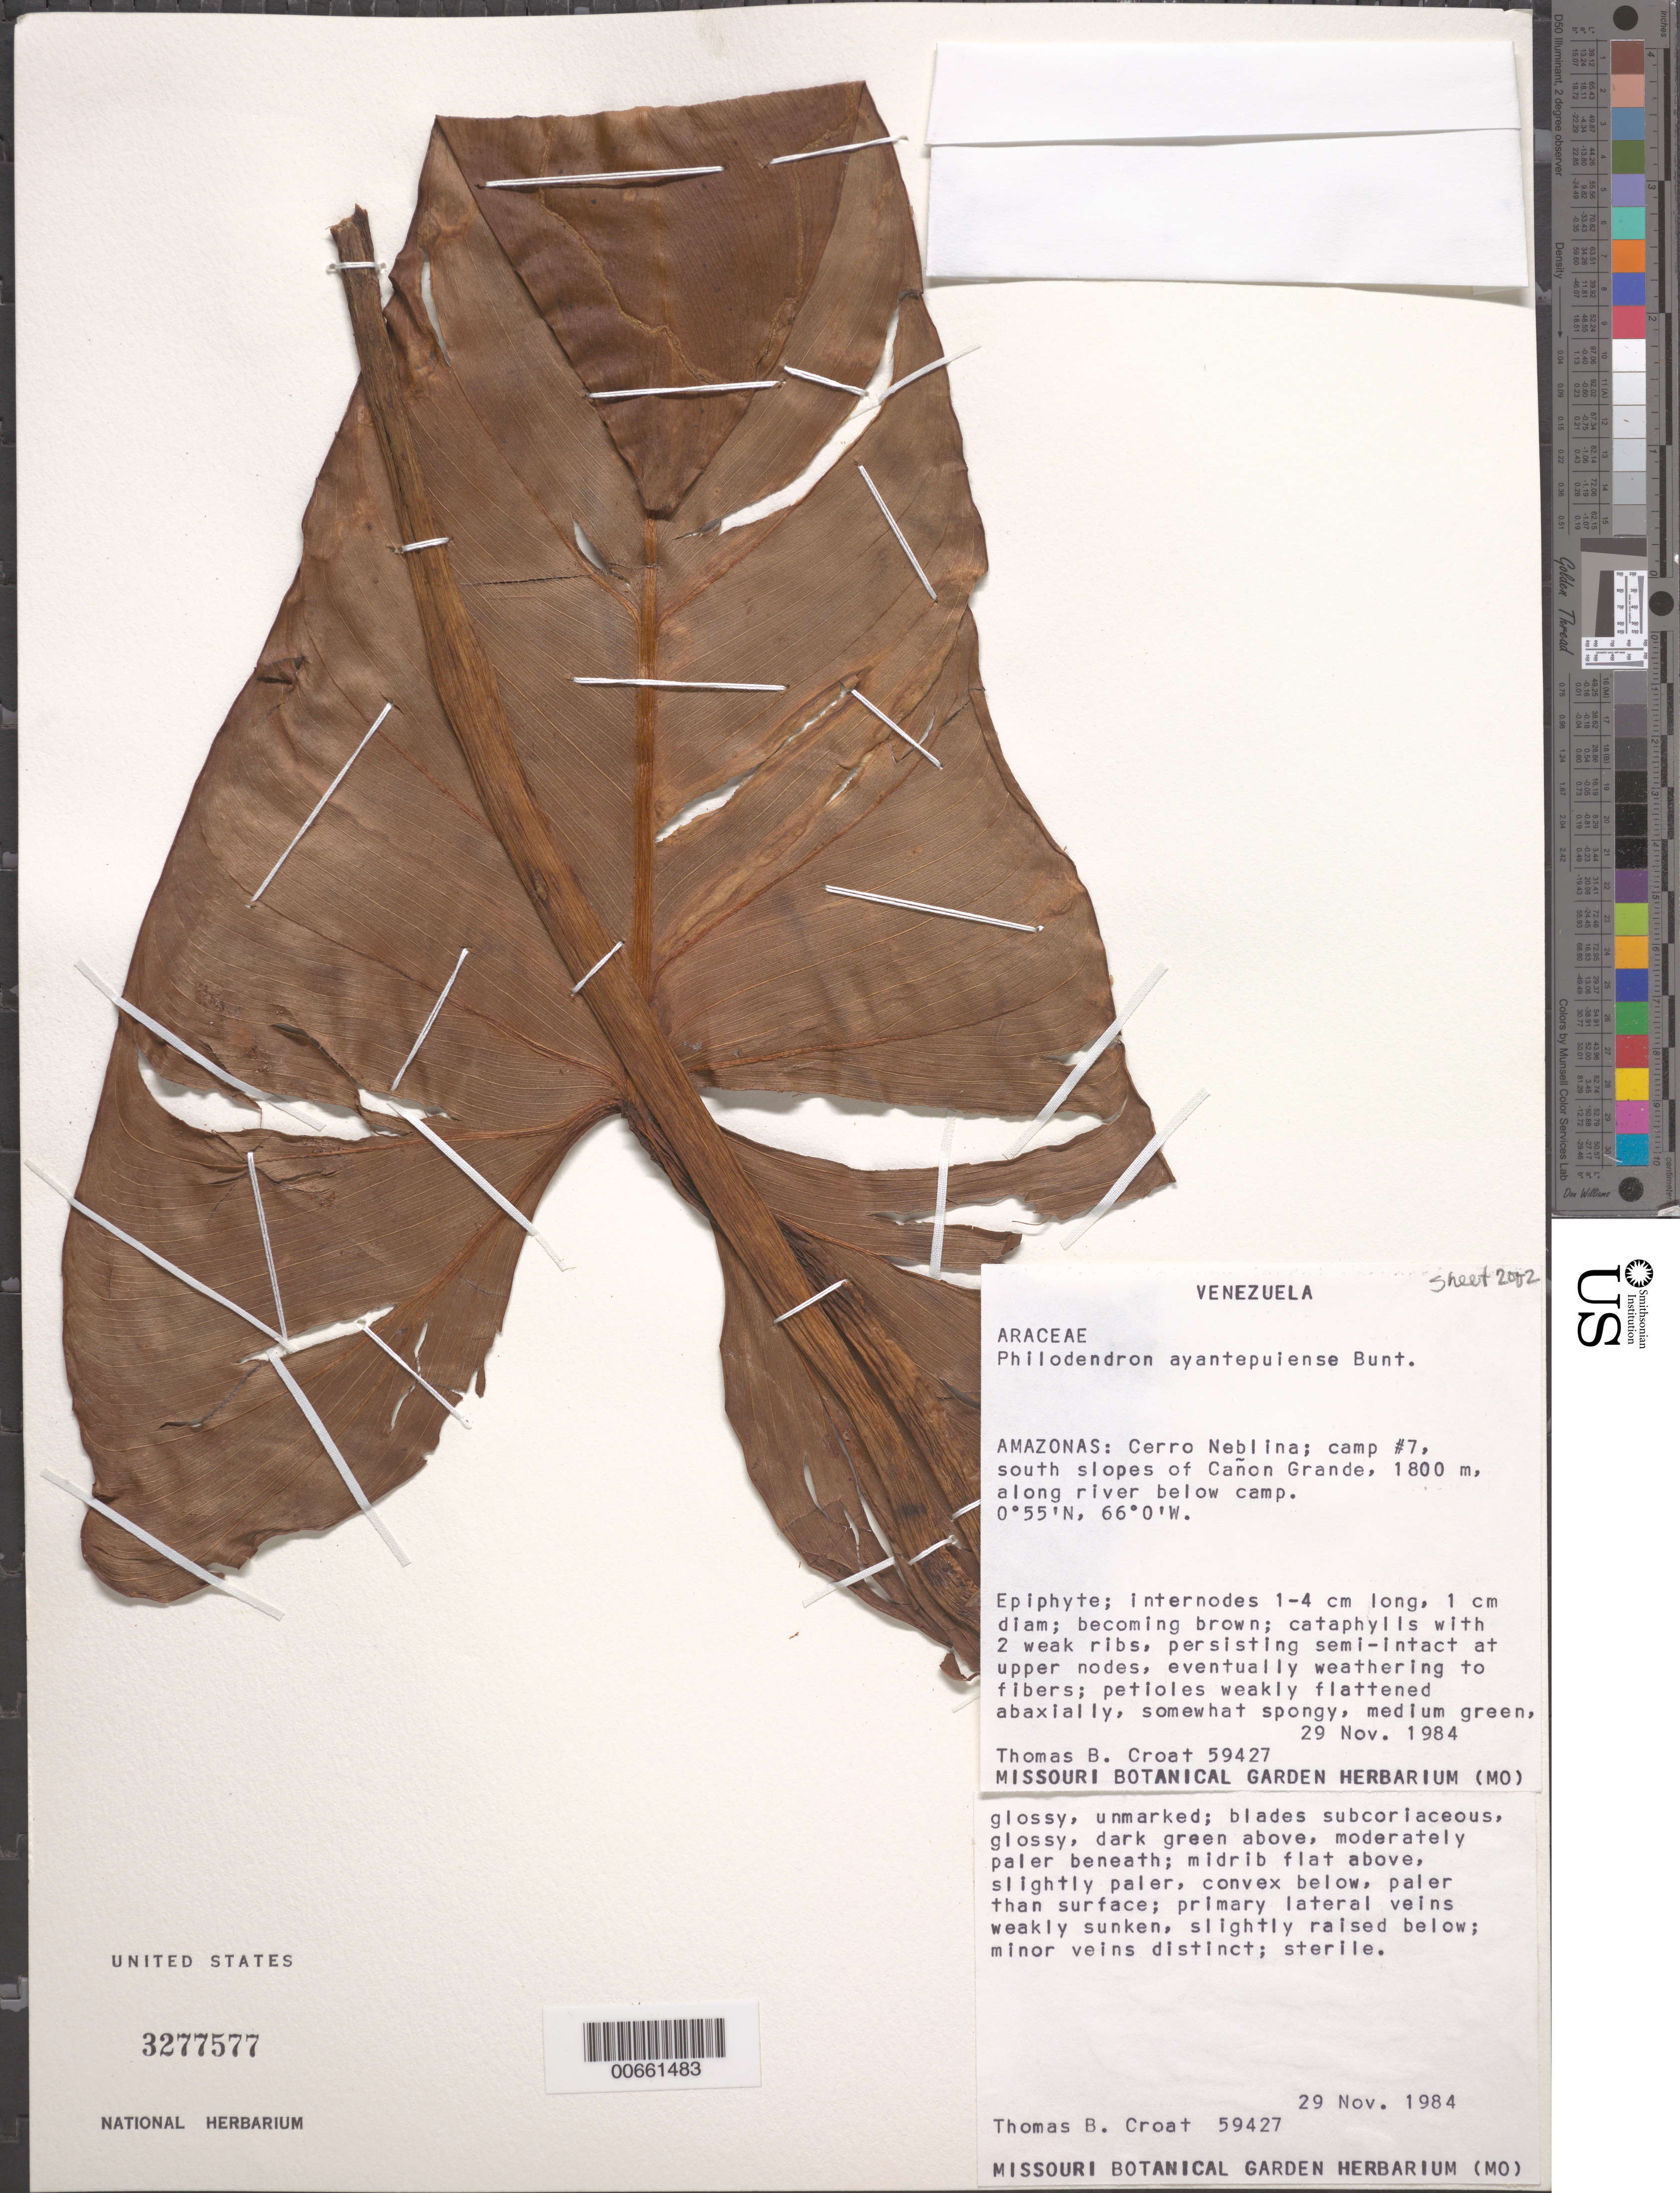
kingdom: Plantae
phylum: Tracheophyta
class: Liliopsida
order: Alismatales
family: Araceae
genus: Philodendron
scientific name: Philodendron auyantepuiense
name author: G.S. Bunting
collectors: T. B. Croat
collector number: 59427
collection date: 1984-11-29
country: Venezuela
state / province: Amazonas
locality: Cerro Neblina; camp #7, south slopes of Cañon Grande, along river below camp.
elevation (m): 1800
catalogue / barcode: US 3277577